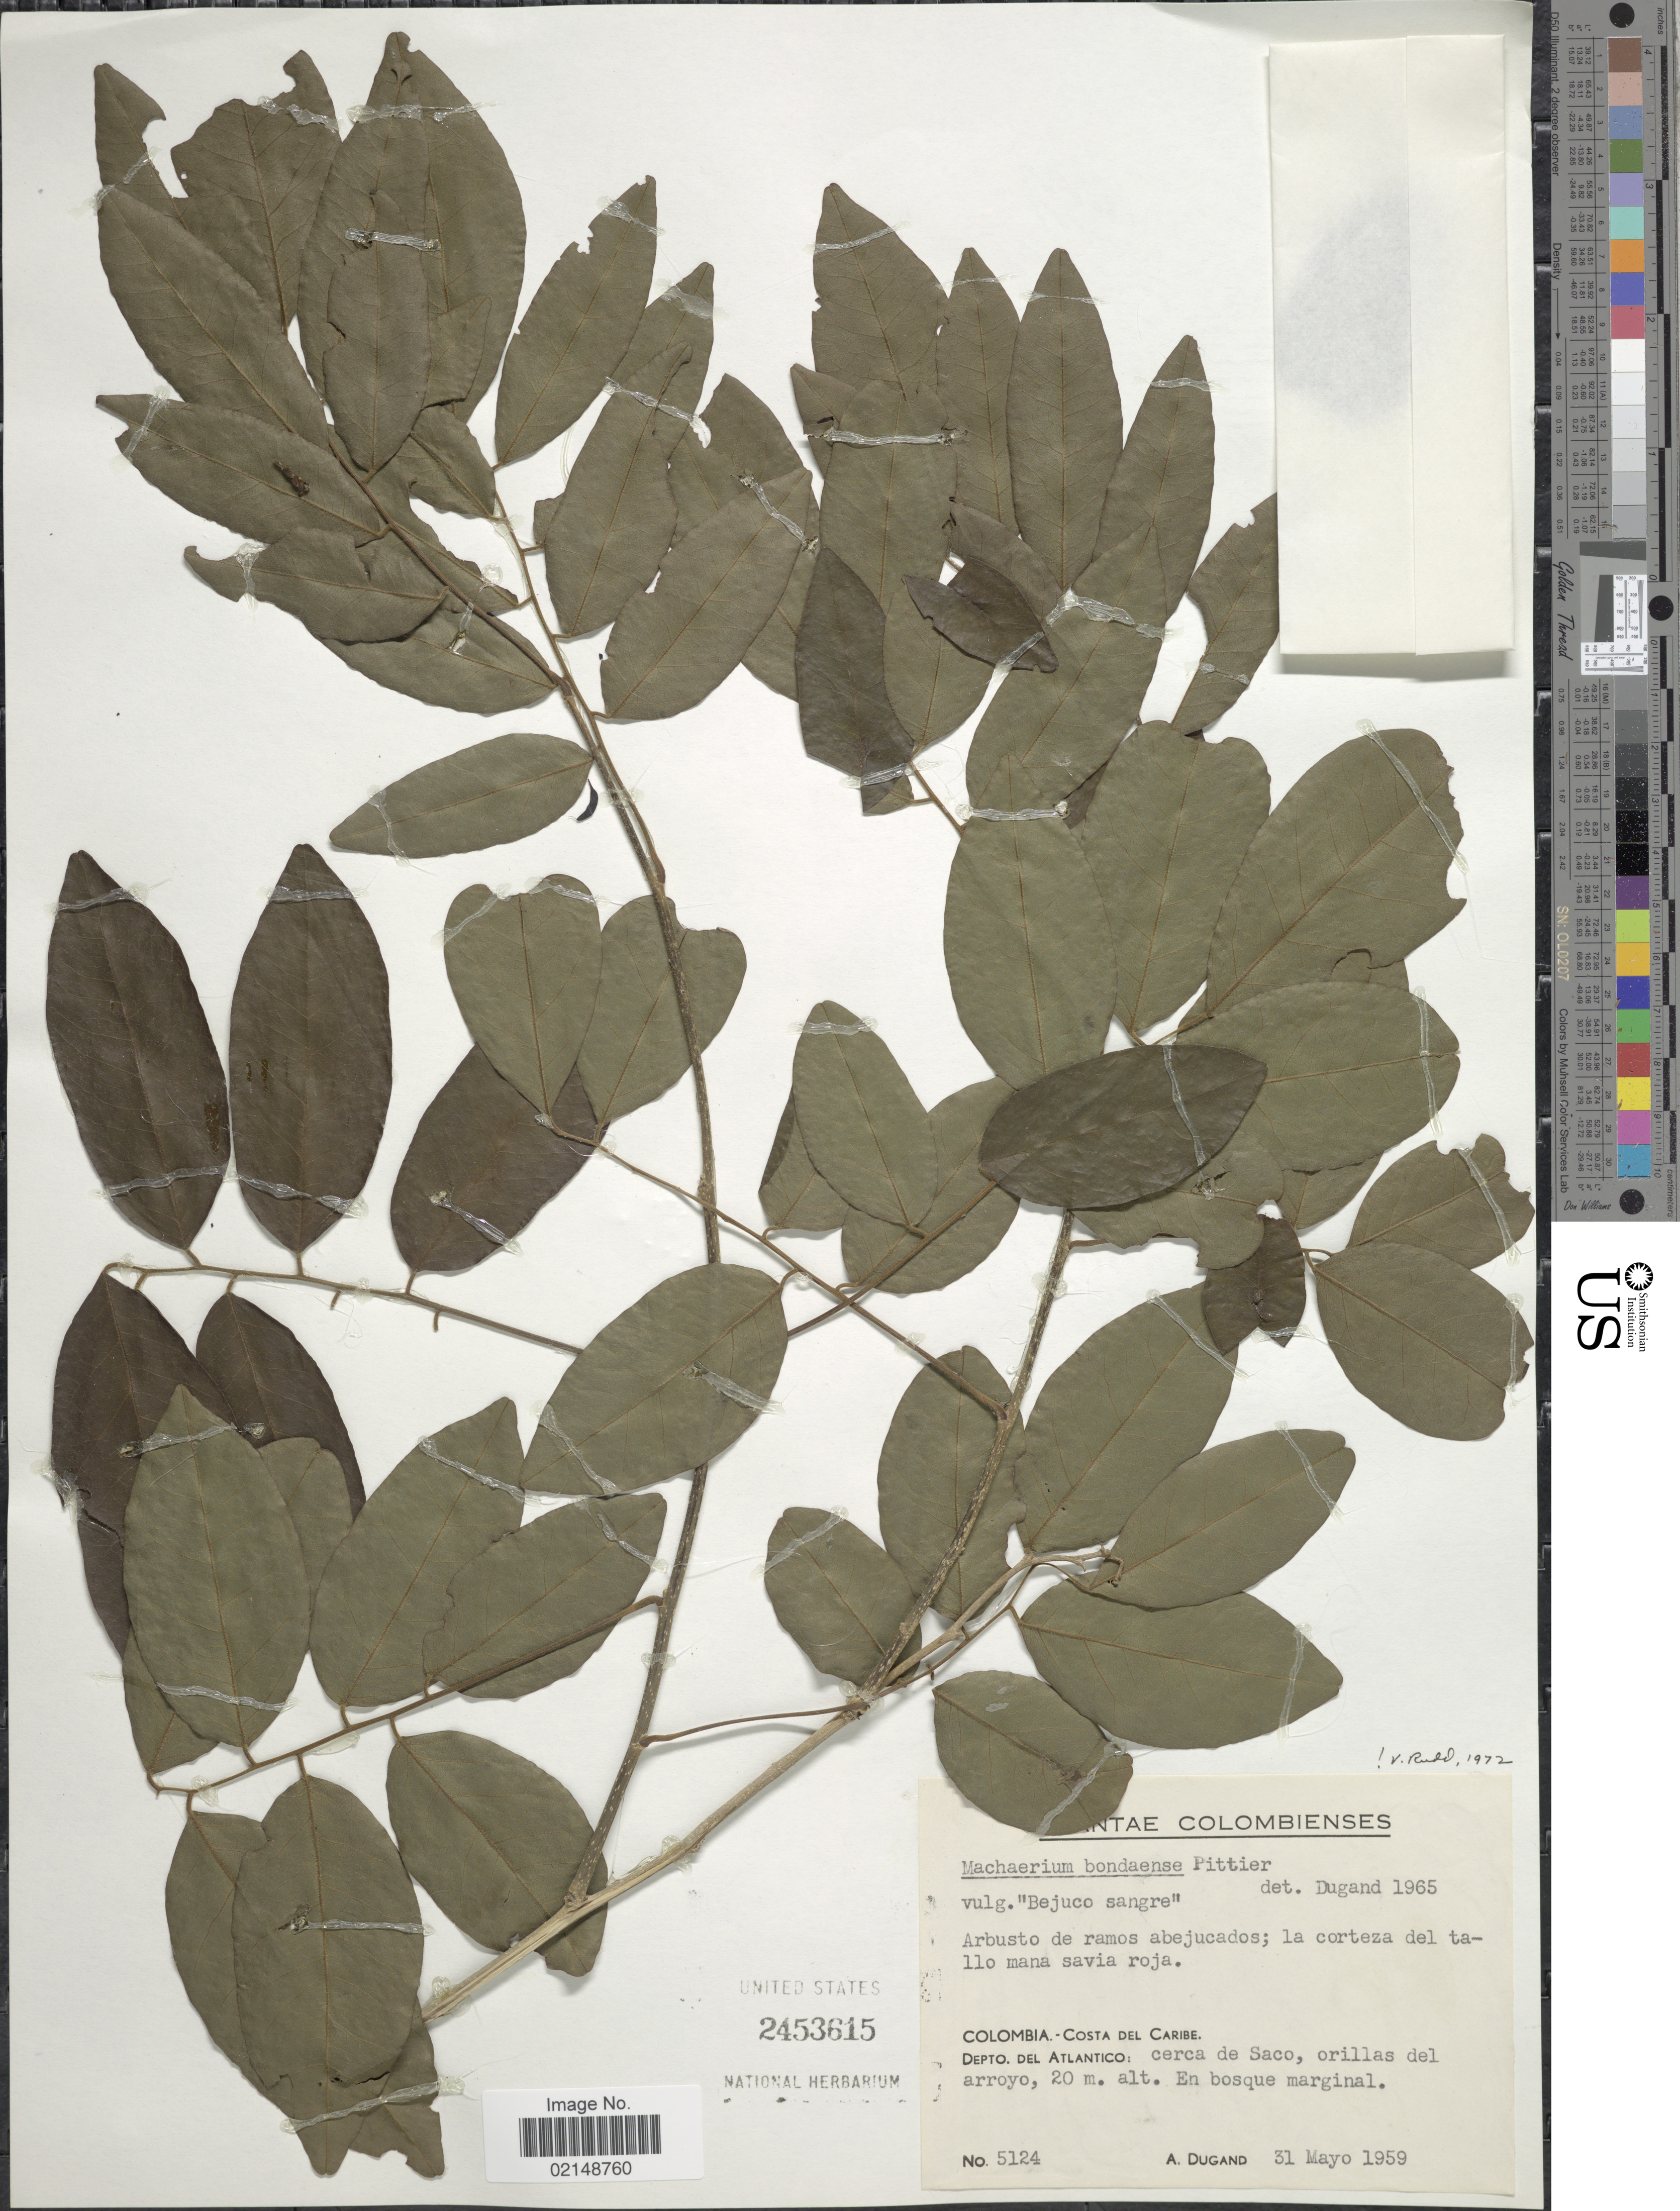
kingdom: Plantae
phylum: Tracheophyta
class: Magnoliopsida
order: Fabales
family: Fabaceae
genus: Machaerium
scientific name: Machaerium bondaense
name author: Pittier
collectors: A. Dugand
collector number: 5124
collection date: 1959-05-31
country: Colombia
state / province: Atlántico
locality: Costa del Caribe, cerca de Saco, orillas del arroyo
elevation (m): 20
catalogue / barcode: US 2453615